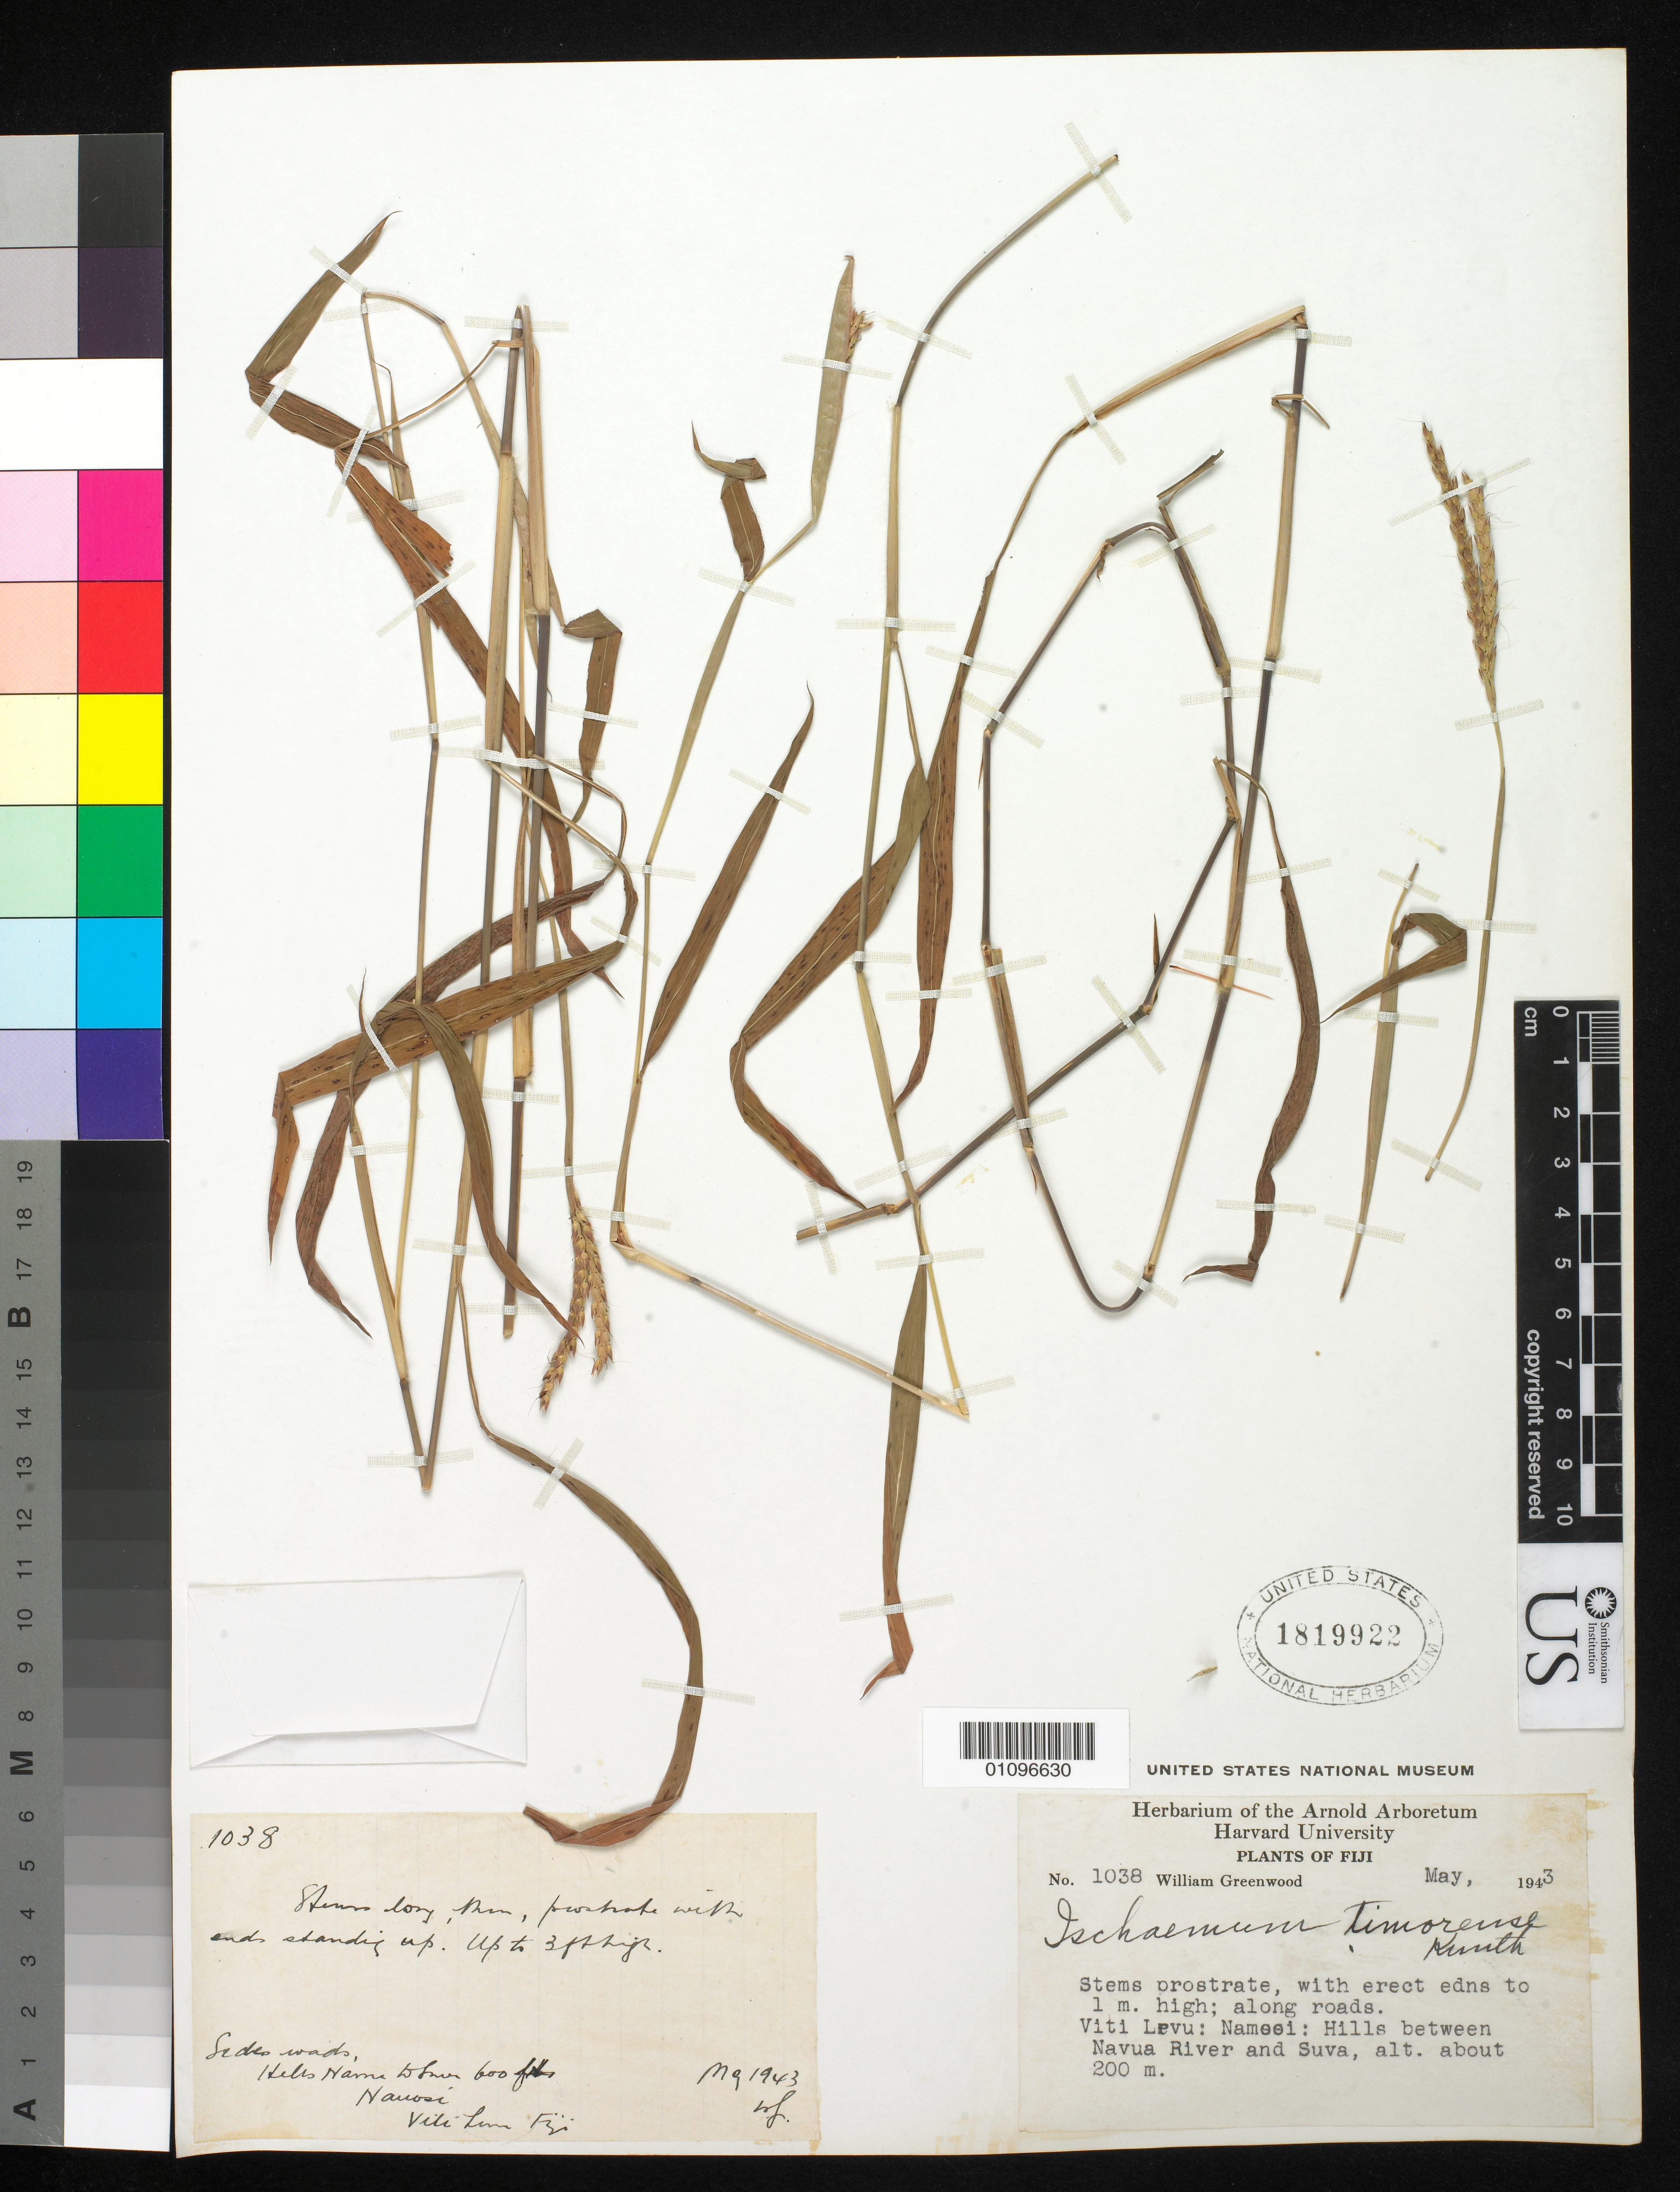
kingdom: Plantae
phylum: Tracheophyta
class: Liliopsida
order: Poales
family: Poaceae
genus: Ischaemum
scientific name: Ischaemum timorense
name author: Kunth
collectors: W. Greenwood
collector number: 1038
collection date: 1943-05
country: Fiji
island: Viti Levu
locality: Nameei: Hills between Navua River and Suva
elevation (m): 200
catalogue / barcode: US 1819922